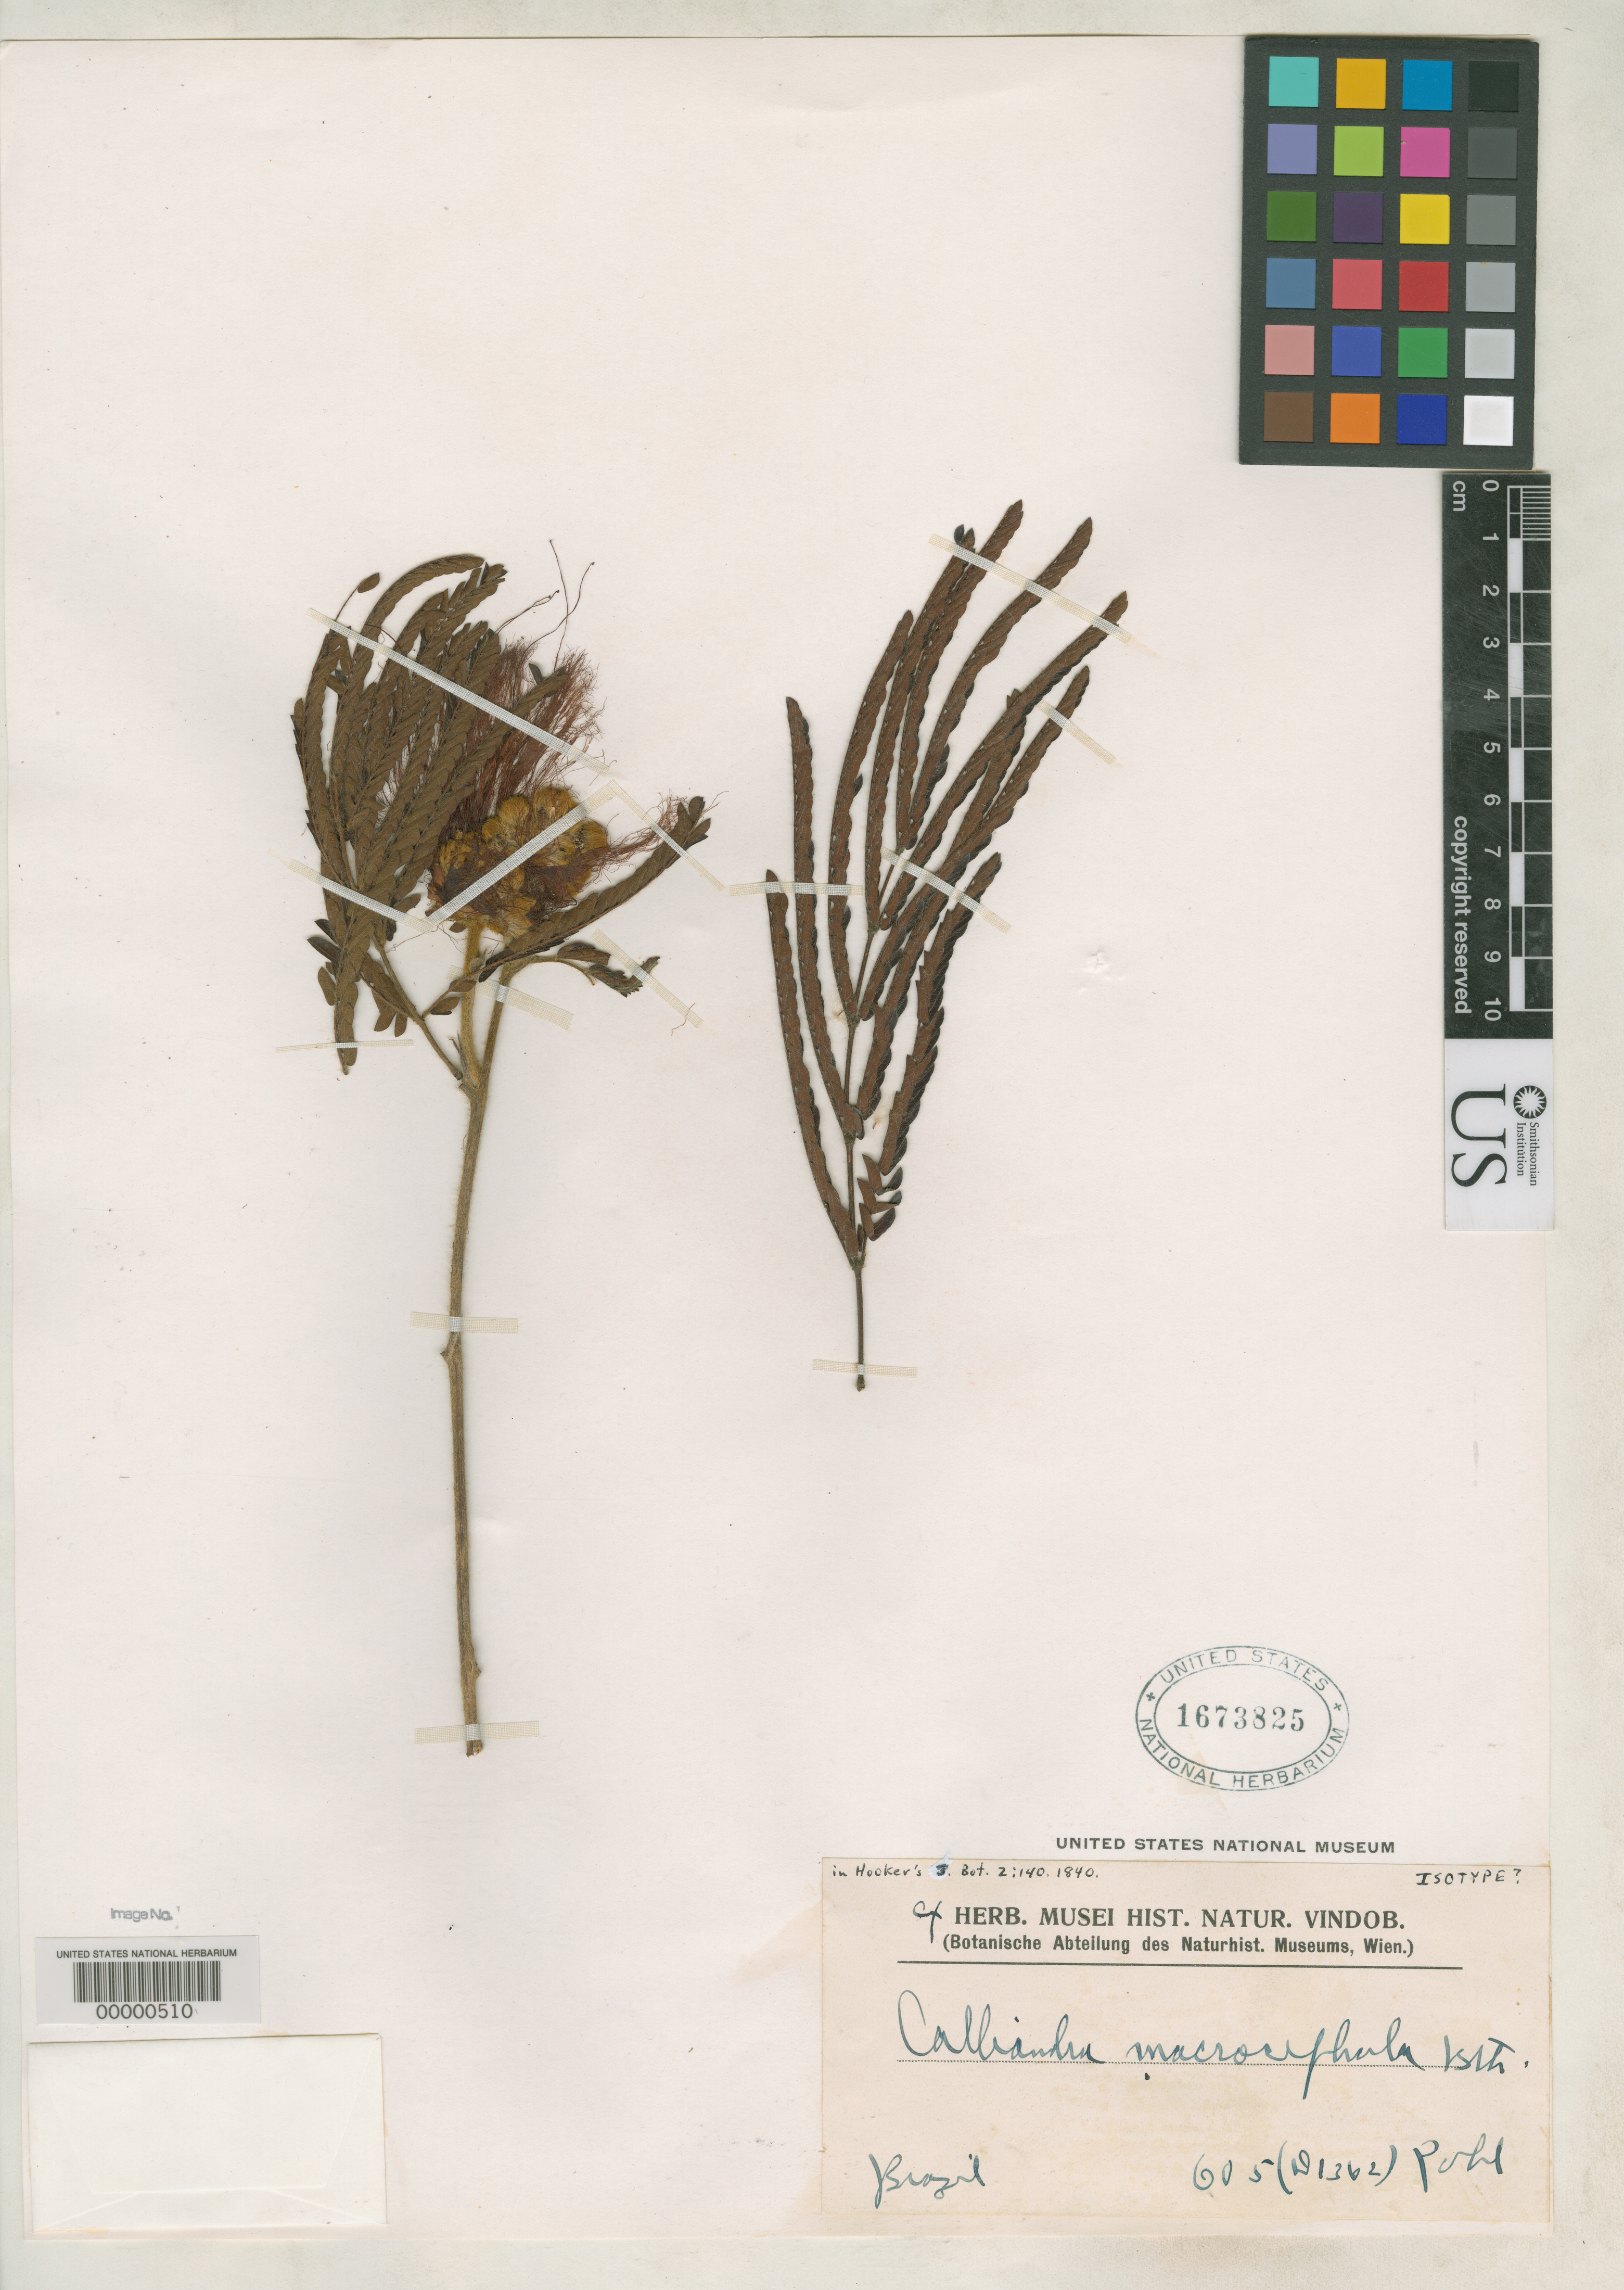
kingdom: Plantae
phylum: Tracheophyta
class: Magnoliopsida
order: Fabales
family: Fabaceae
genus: Calliandra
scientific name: Calliandra macrocephala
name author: Benth. in Hook.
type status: Possible Isotype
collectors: J. B. E. Pohl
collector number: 605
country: Brazil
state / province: Minas Gerais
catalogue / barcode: US 1673825